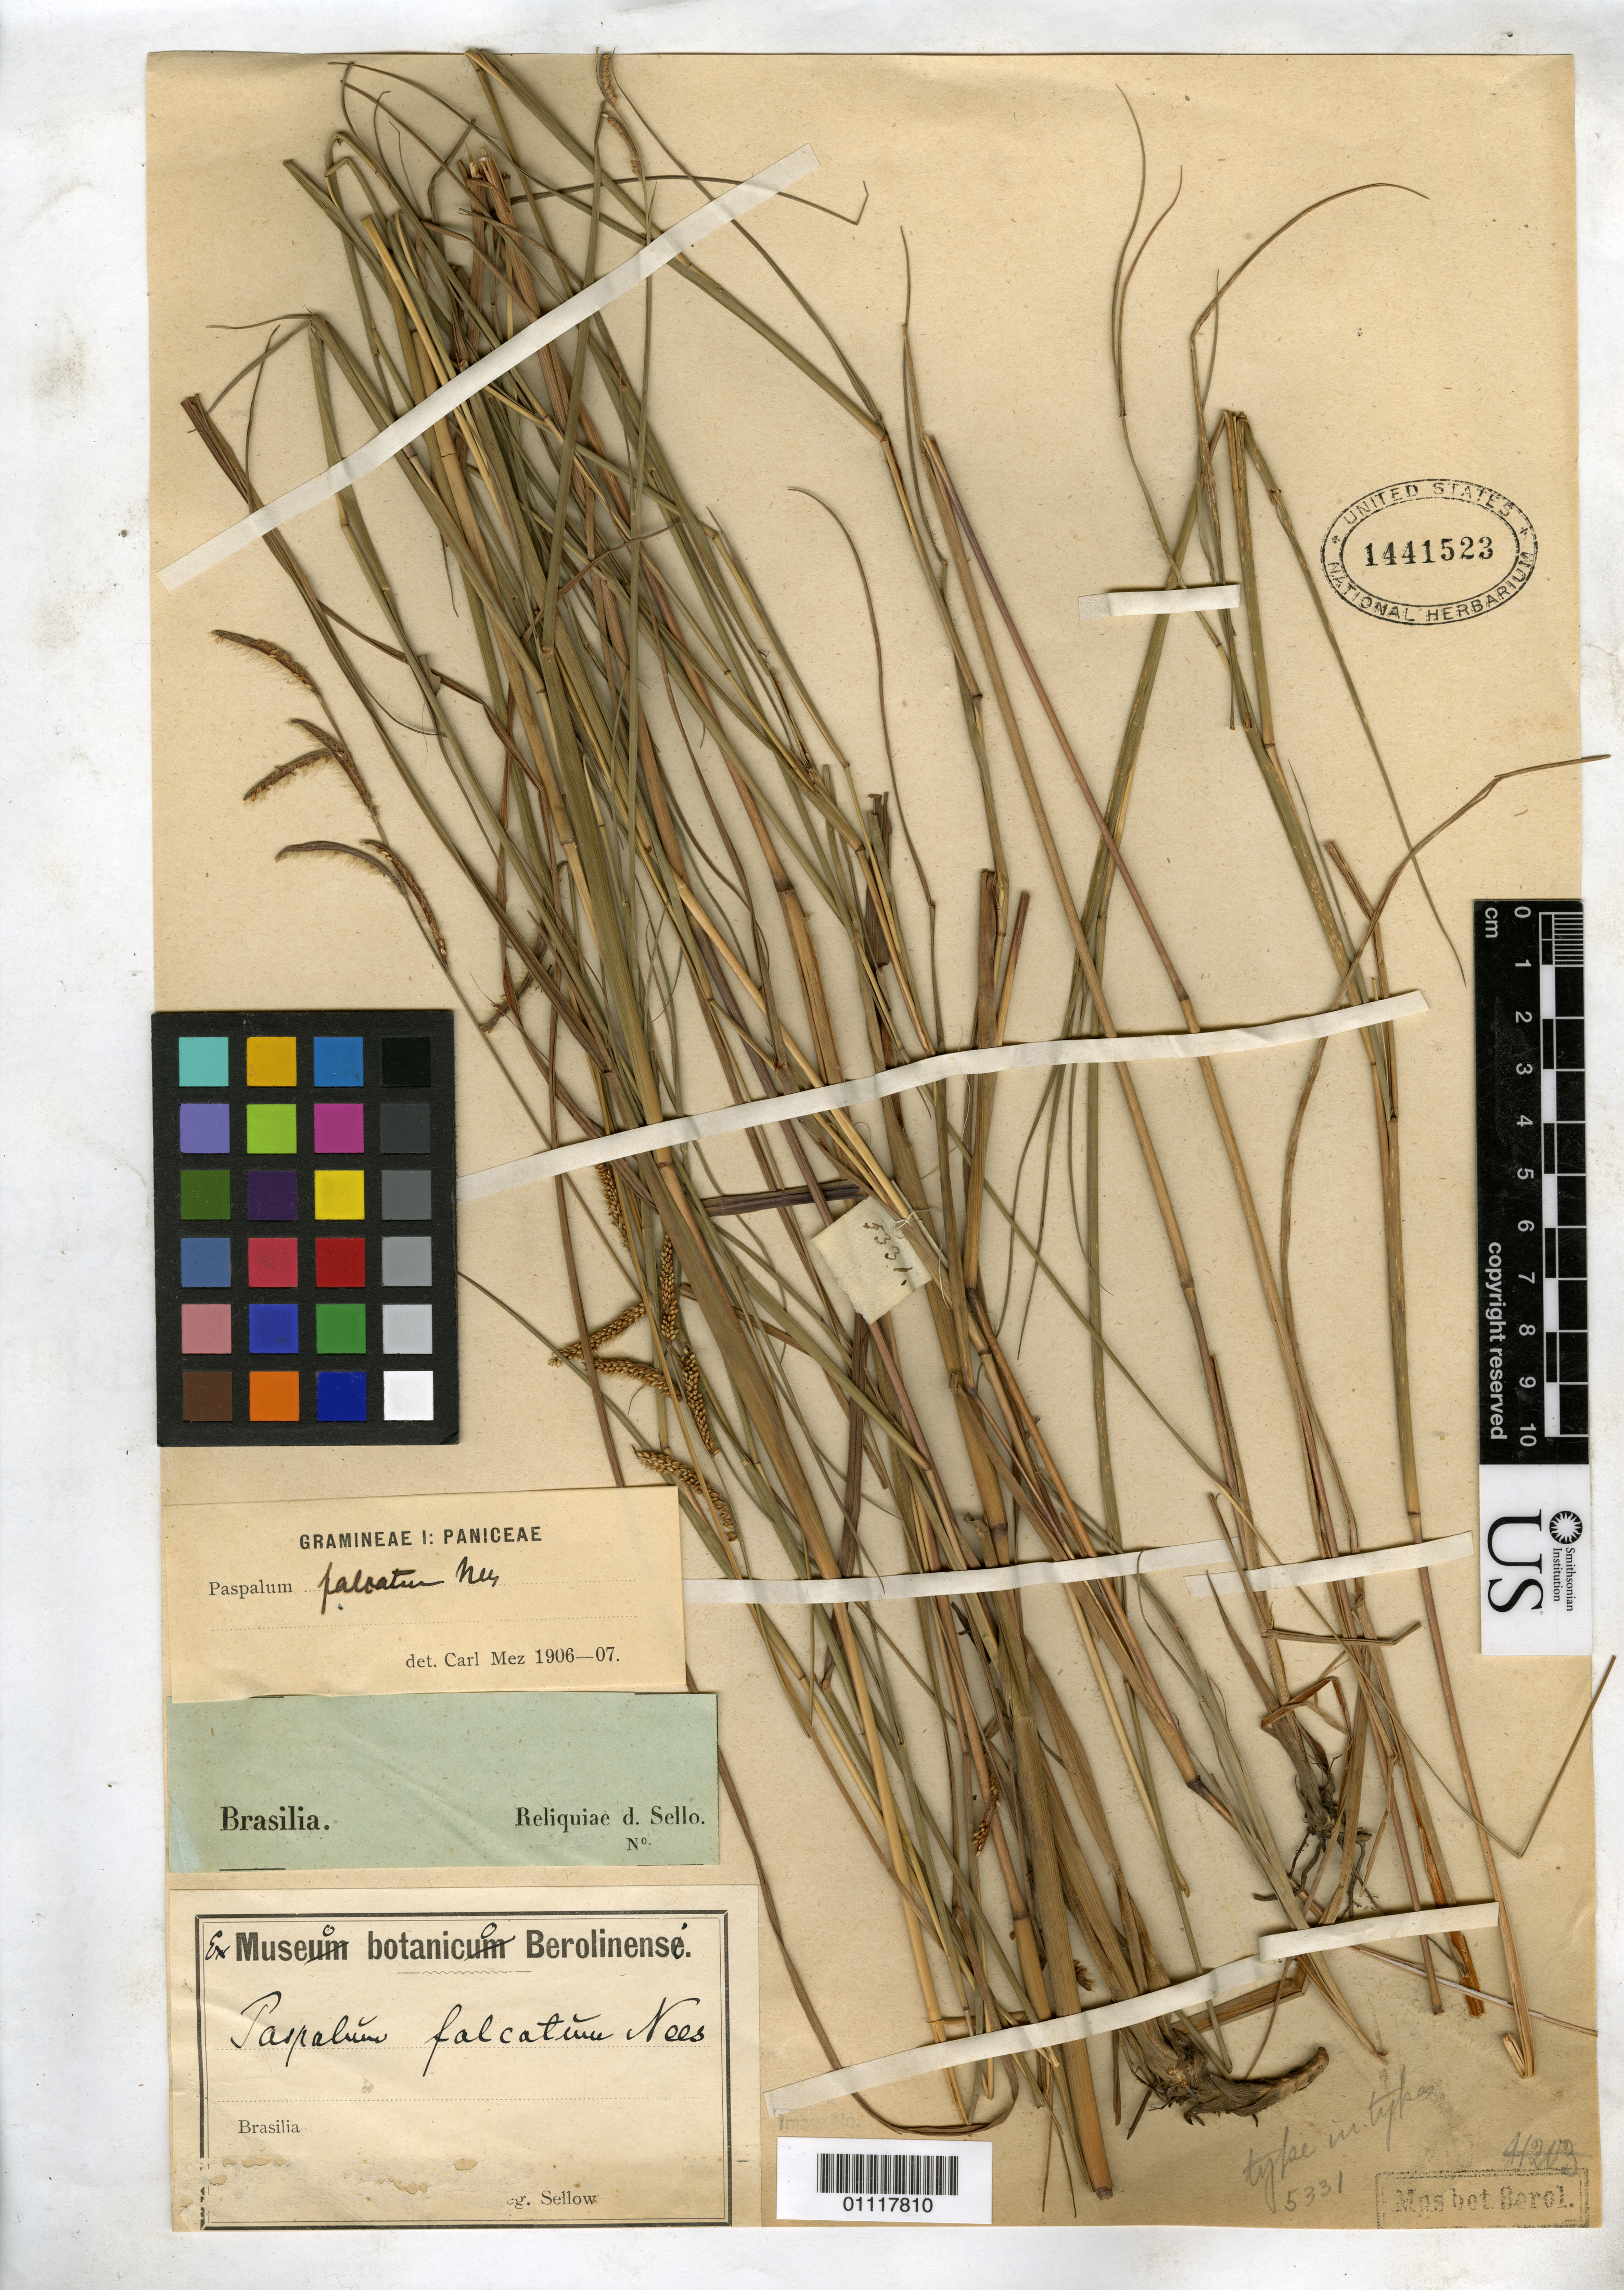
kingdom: Plantae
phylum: Tracheophyta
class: Liliopsida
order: Poales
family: Poaceae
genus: Paspalum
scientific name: Paspalum falcatum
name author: Nees ex Steud.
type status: Possible Type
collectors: F. Sellow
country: Brazil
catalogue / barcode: US 1441523